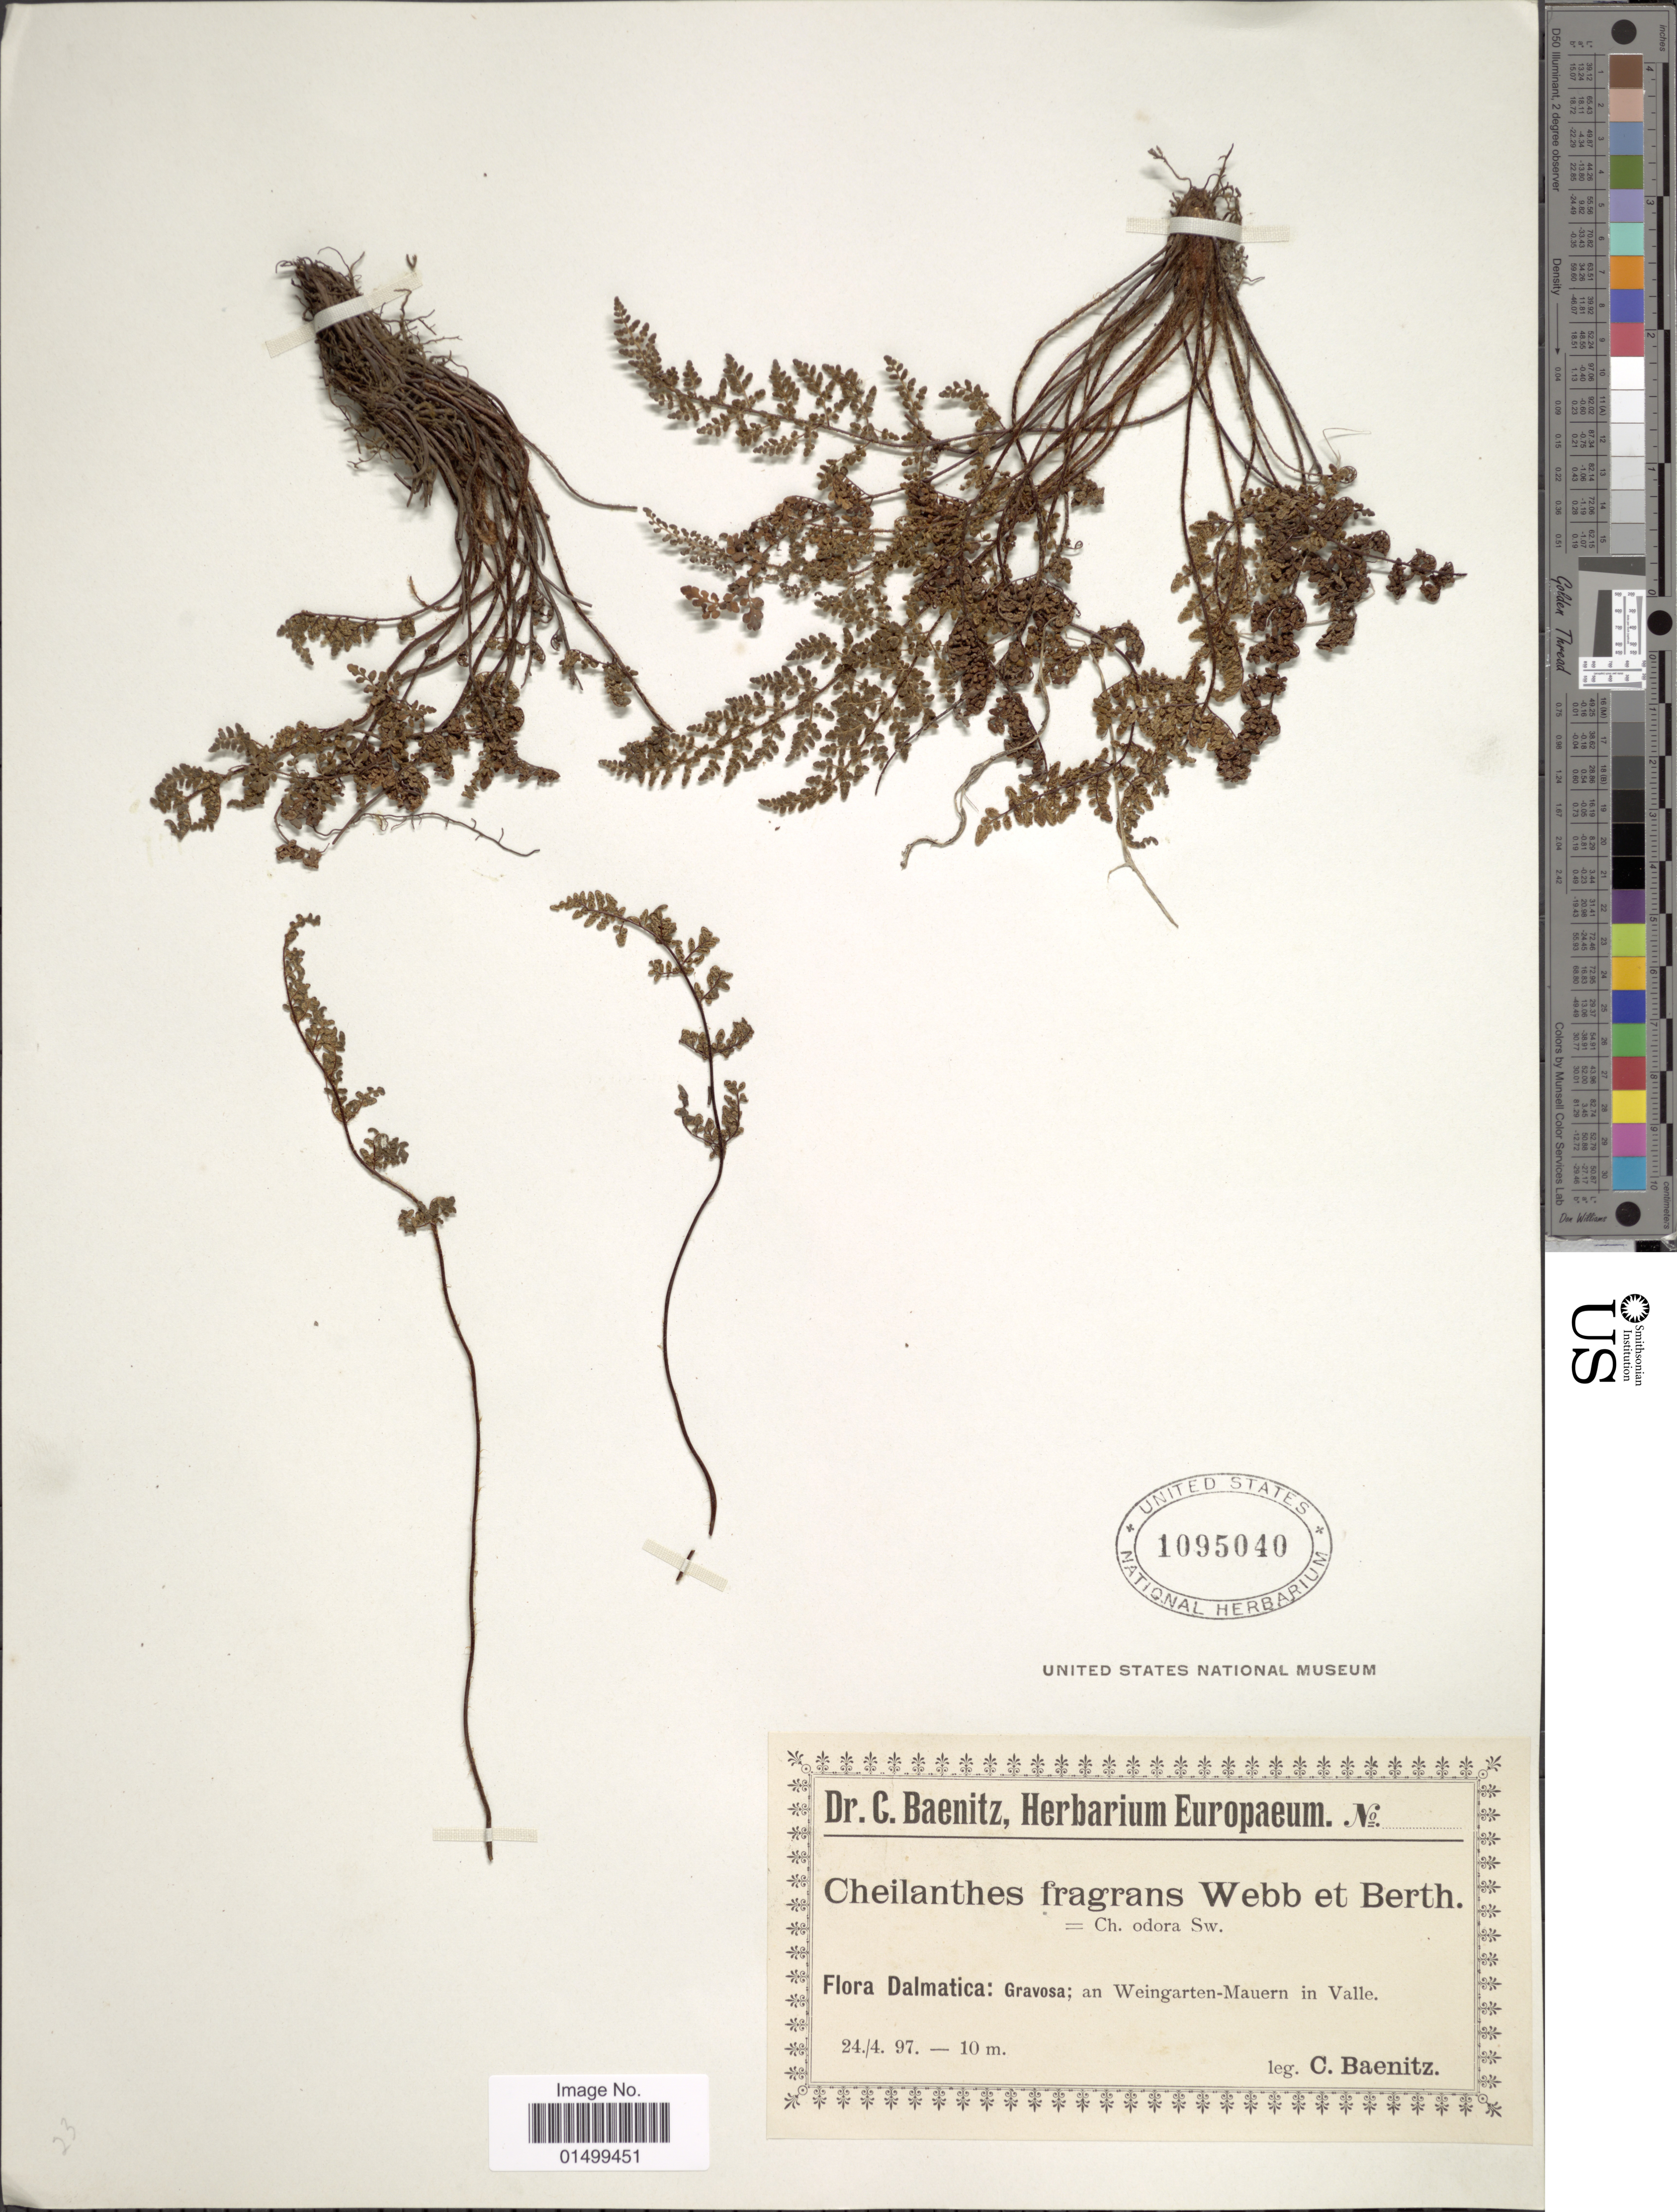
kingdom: Plantae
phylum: Tracheophyta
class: Polypodiopsida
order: Polypodiales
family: Pteridaceae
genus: Cheilanthes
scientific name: Cheilanthes pteridioides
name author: (Reichard) C. Chr.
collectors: C. G. Baenitz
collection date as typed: Transcribed d/m/y: 24/4/97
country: Croatia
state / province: Split-Dalmatia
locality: Dalmatica: Gravos; an Weingarten- Mauern in Valle.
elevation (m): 10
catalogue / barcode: US 1095040